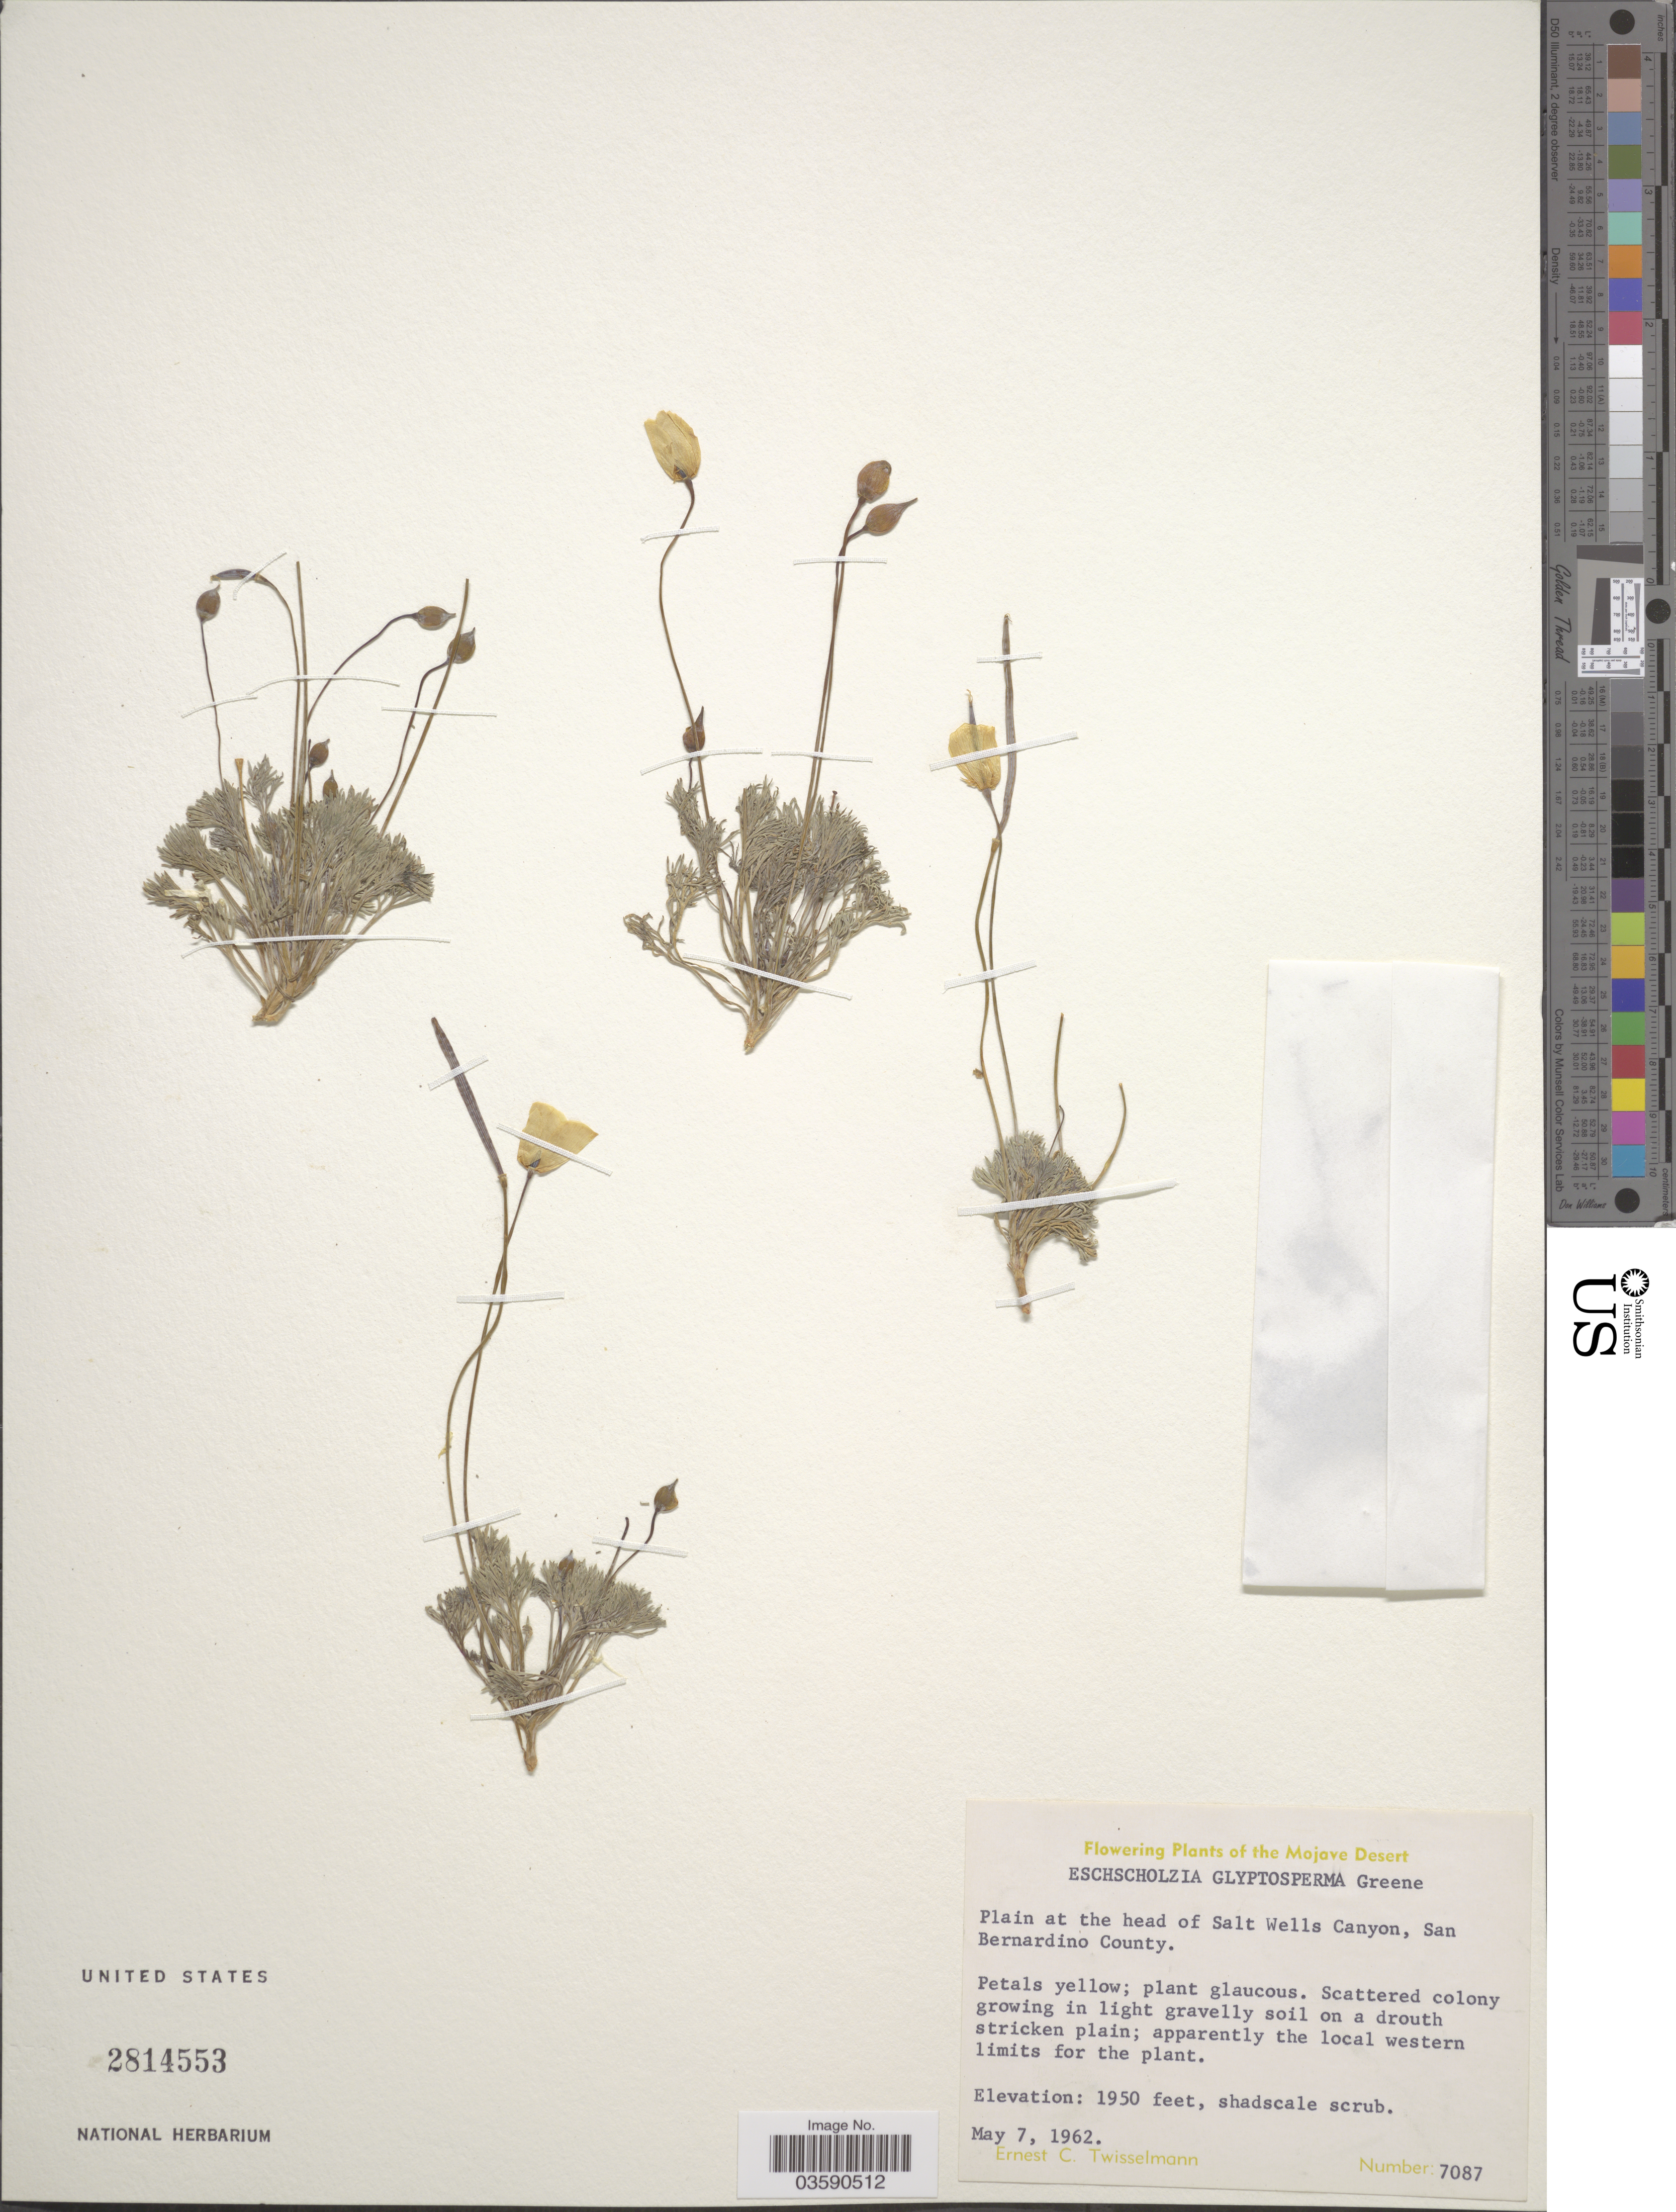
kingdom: Plantae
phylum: Tracheophyta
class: Magnoliopsida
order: Ranunculales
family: Papaveraceae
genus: Eschscholzia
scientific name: Eschscholzia glyptosperma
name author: Greene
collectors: E. Twisselmann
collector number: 7087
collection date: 1962-05-07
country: United States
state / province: California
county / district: San Bernardino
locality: The Mojave Desert. Plain at the head of Salt Wells Canyon, San Bernardino County.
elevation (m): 594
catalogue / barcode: US 2814553